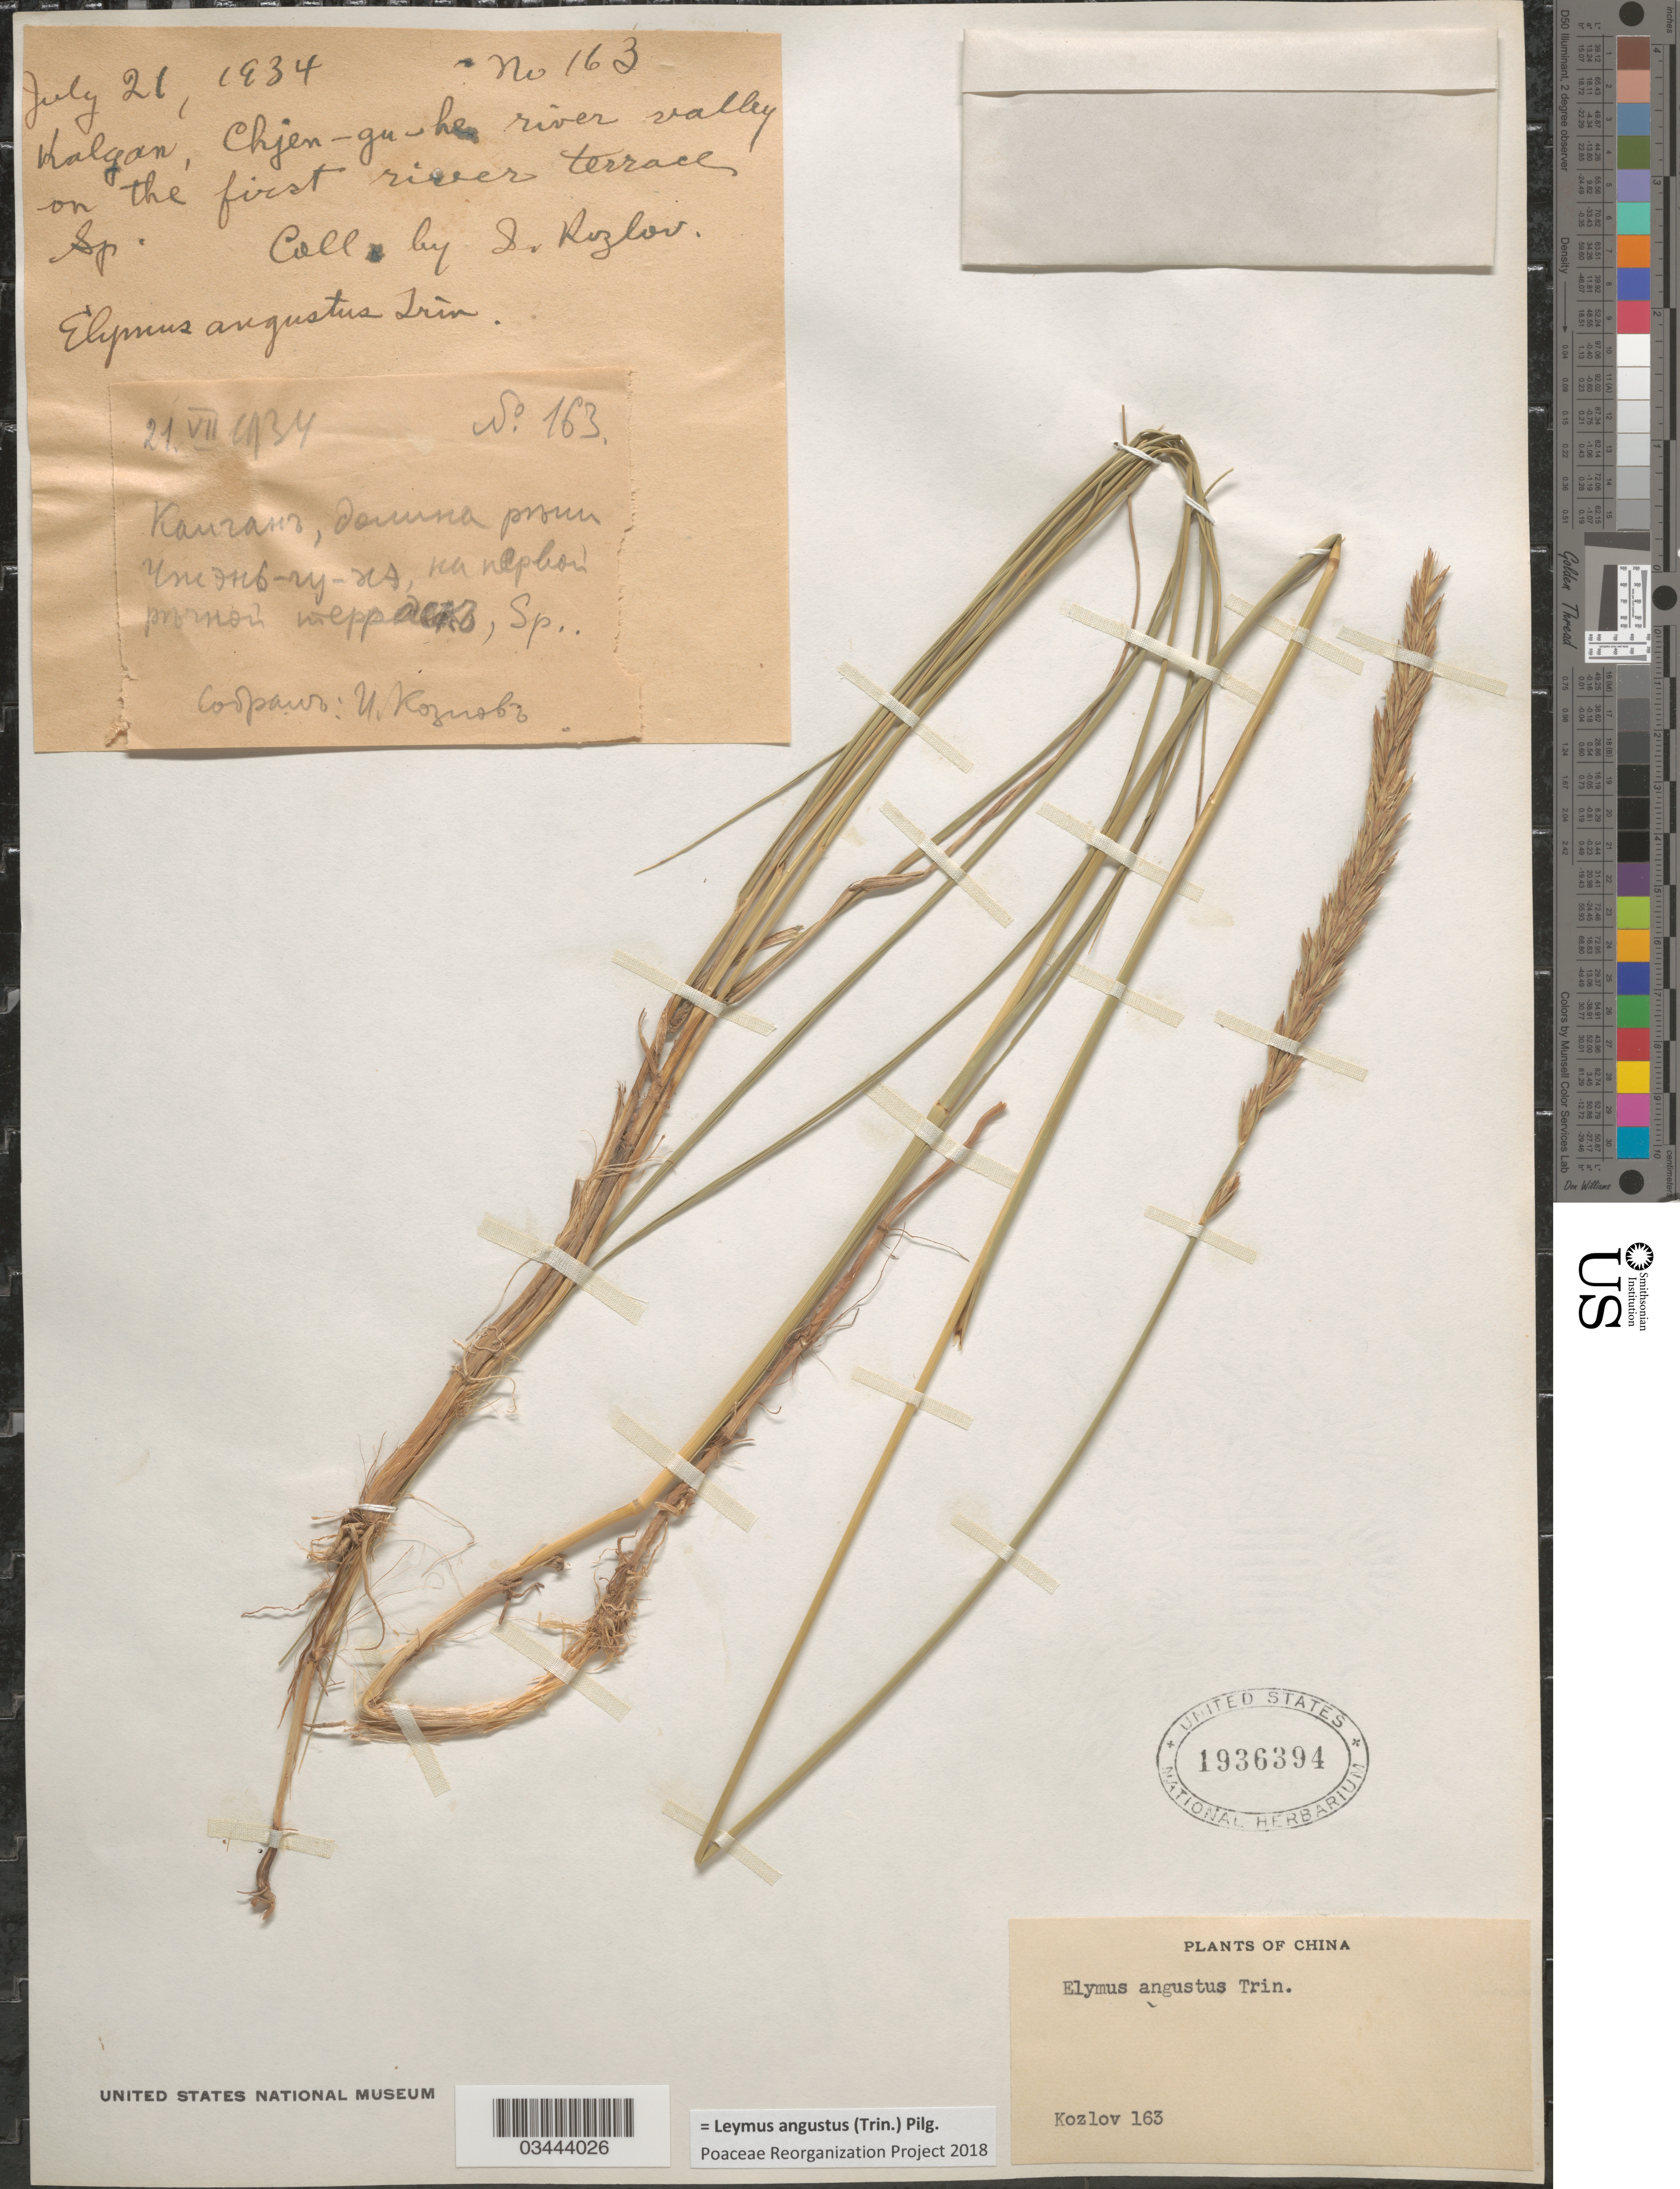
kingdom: Plantae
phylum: Tracheophyta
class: Liliopsida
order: Poales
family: Poaceae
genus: Leymus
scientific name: Leymus angustus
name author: (Trin.) Pilg.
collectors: I. Kozlov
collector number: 163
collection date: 1934-07-21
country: China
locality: Kalgan, Chjen-gu-he river valley on the first river terrace Sp.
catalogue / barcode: US 1936394